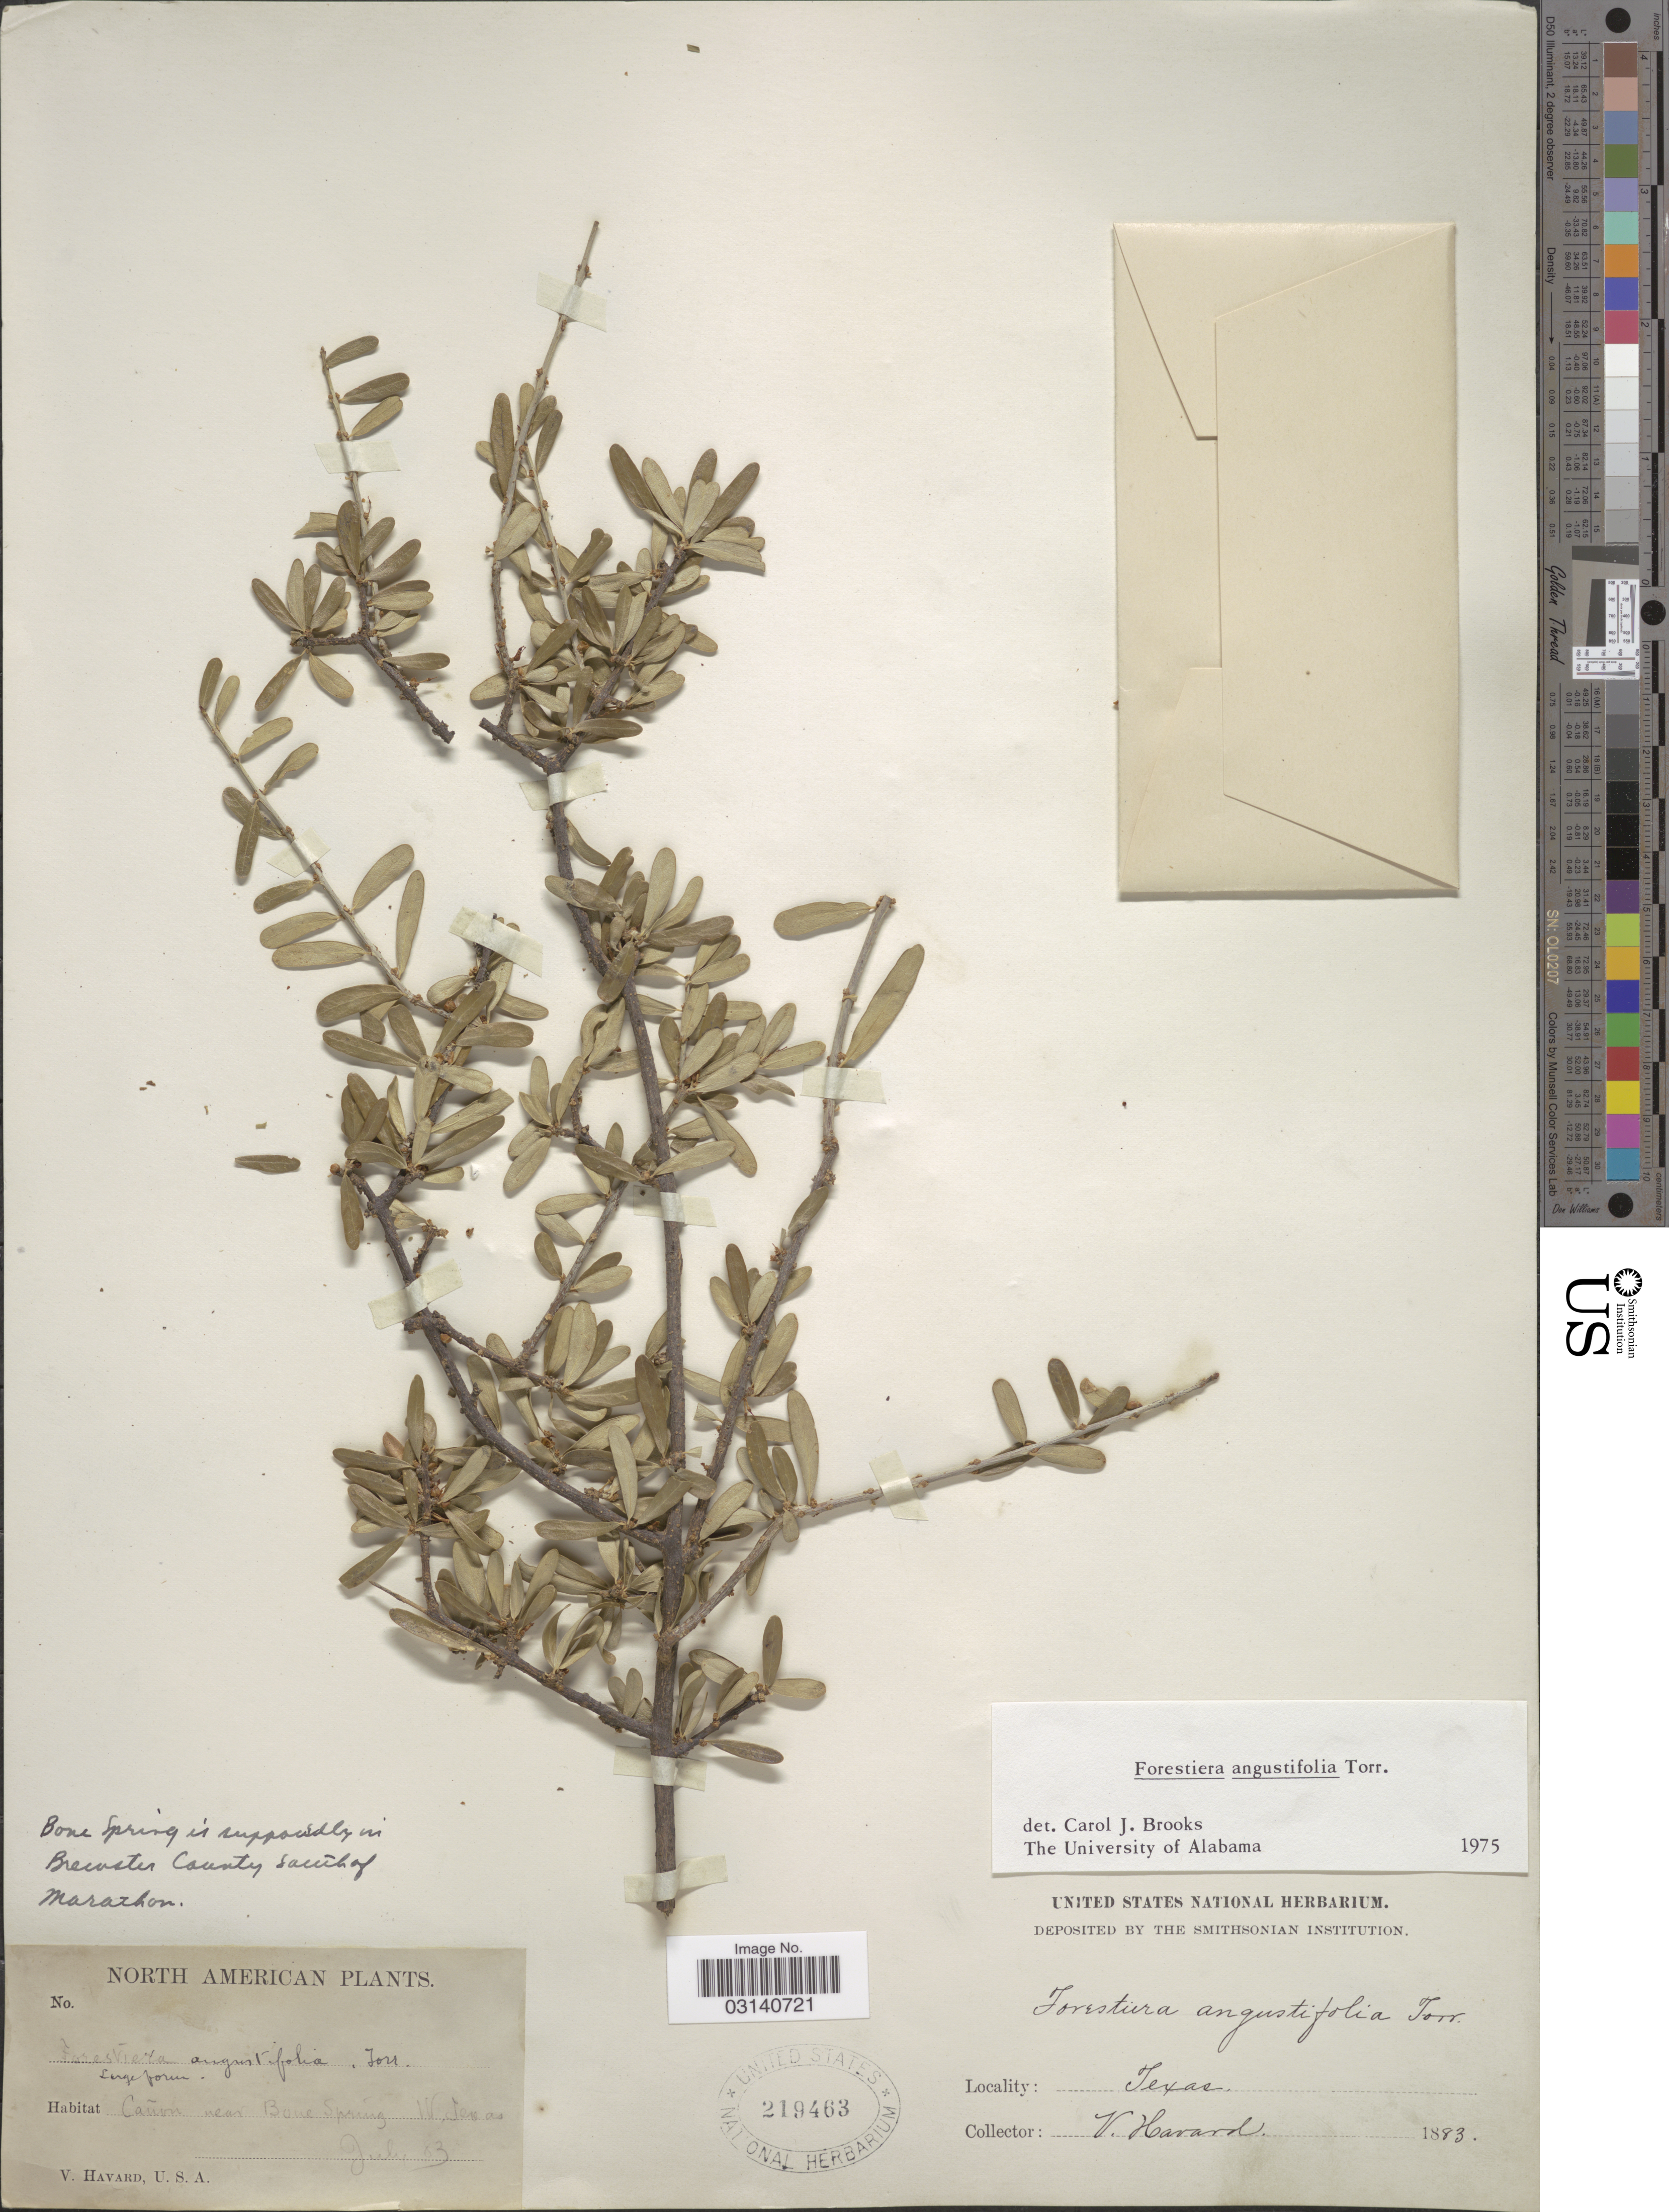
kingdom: Plantae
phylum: Tracheophyta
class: Magnoliopsida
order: Lamiales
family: Oleaceae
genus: Forestiera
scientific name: Forestiera angustifolia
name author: Torr.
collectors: V. Havard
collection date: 1883-07-03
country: United States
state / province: Texas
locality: Cañon near Bone Spring, W. Texas, Bone Springs is supposedly in Brewster County, south of Marathon.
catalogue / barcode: US 219463